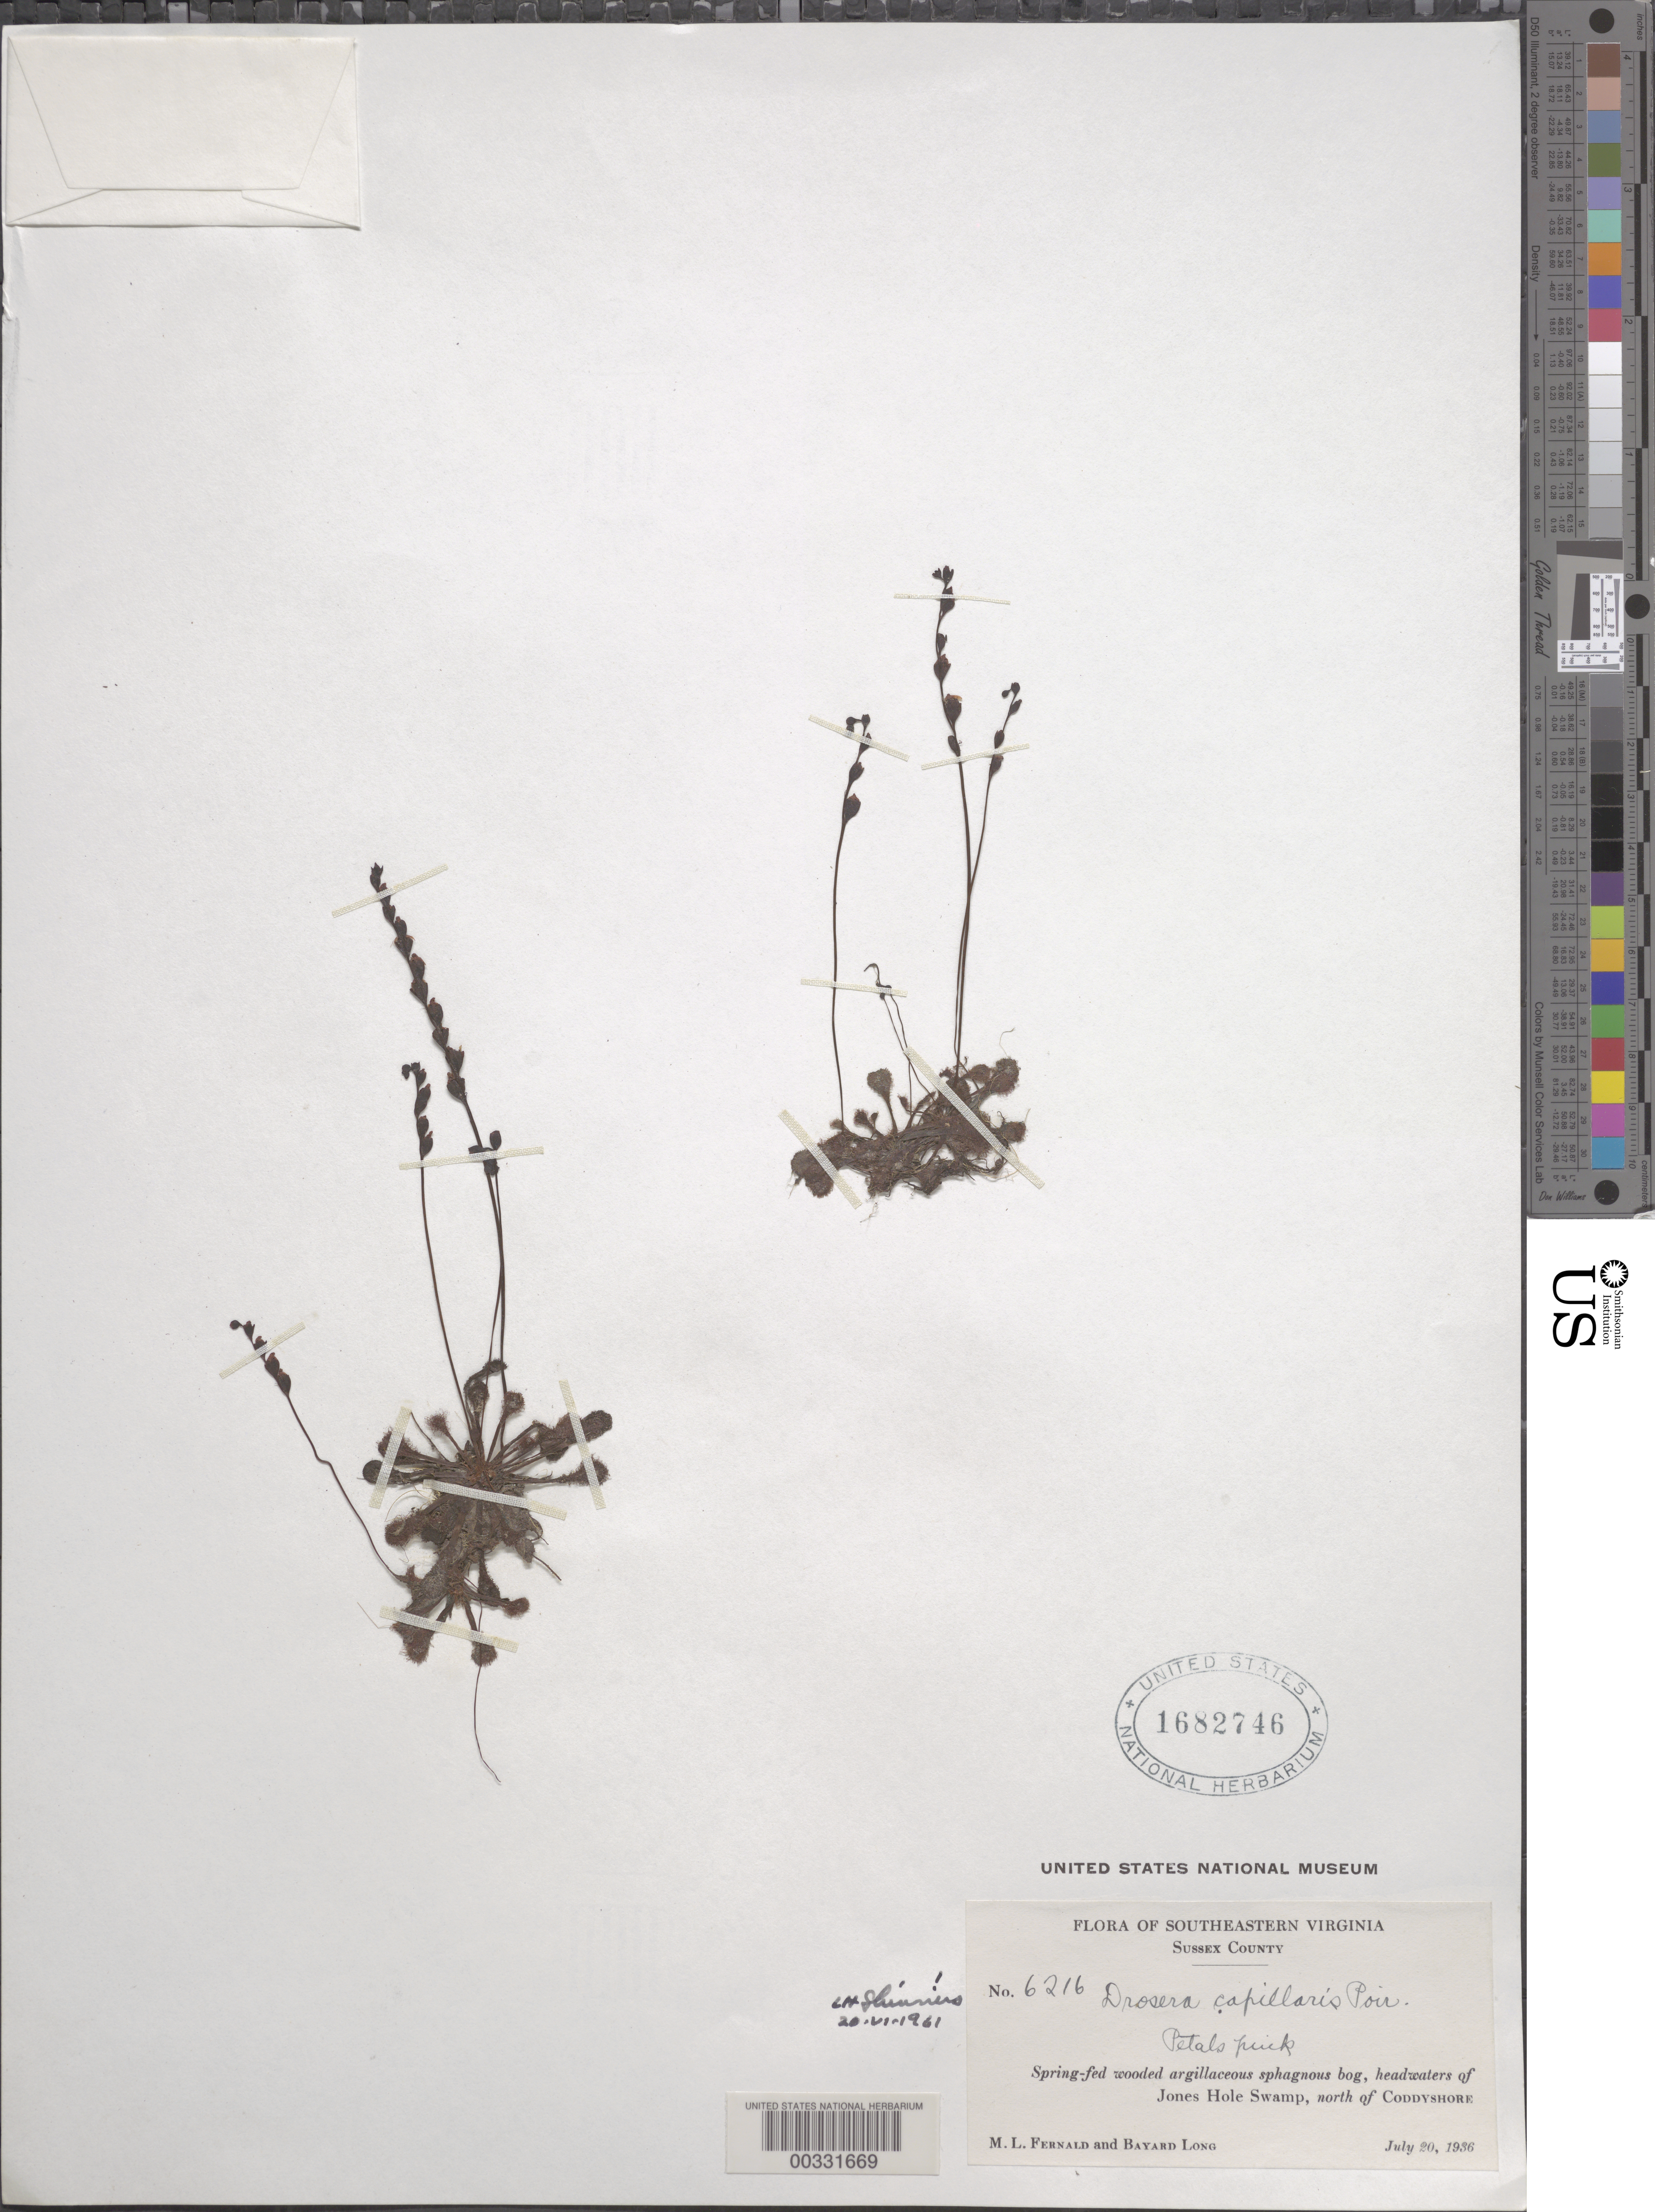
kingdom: Plantae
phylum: Tracheophyta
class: Magnoliopsida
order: Caryophyllales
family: Droseraceae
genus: Drosera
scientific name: Drosera capillaris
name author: Poir.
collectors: M. L. Fernald & B. H. Long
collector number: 6216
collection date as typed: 20 Jul 1936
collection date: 1936-07-20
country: United States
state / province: Virginia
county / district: Sussex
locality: Jones hole swamp, headwaters of, north of coddyshore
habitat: Spring-fed wooded argillaceous sphagnous bog.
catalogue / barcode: US 1682746